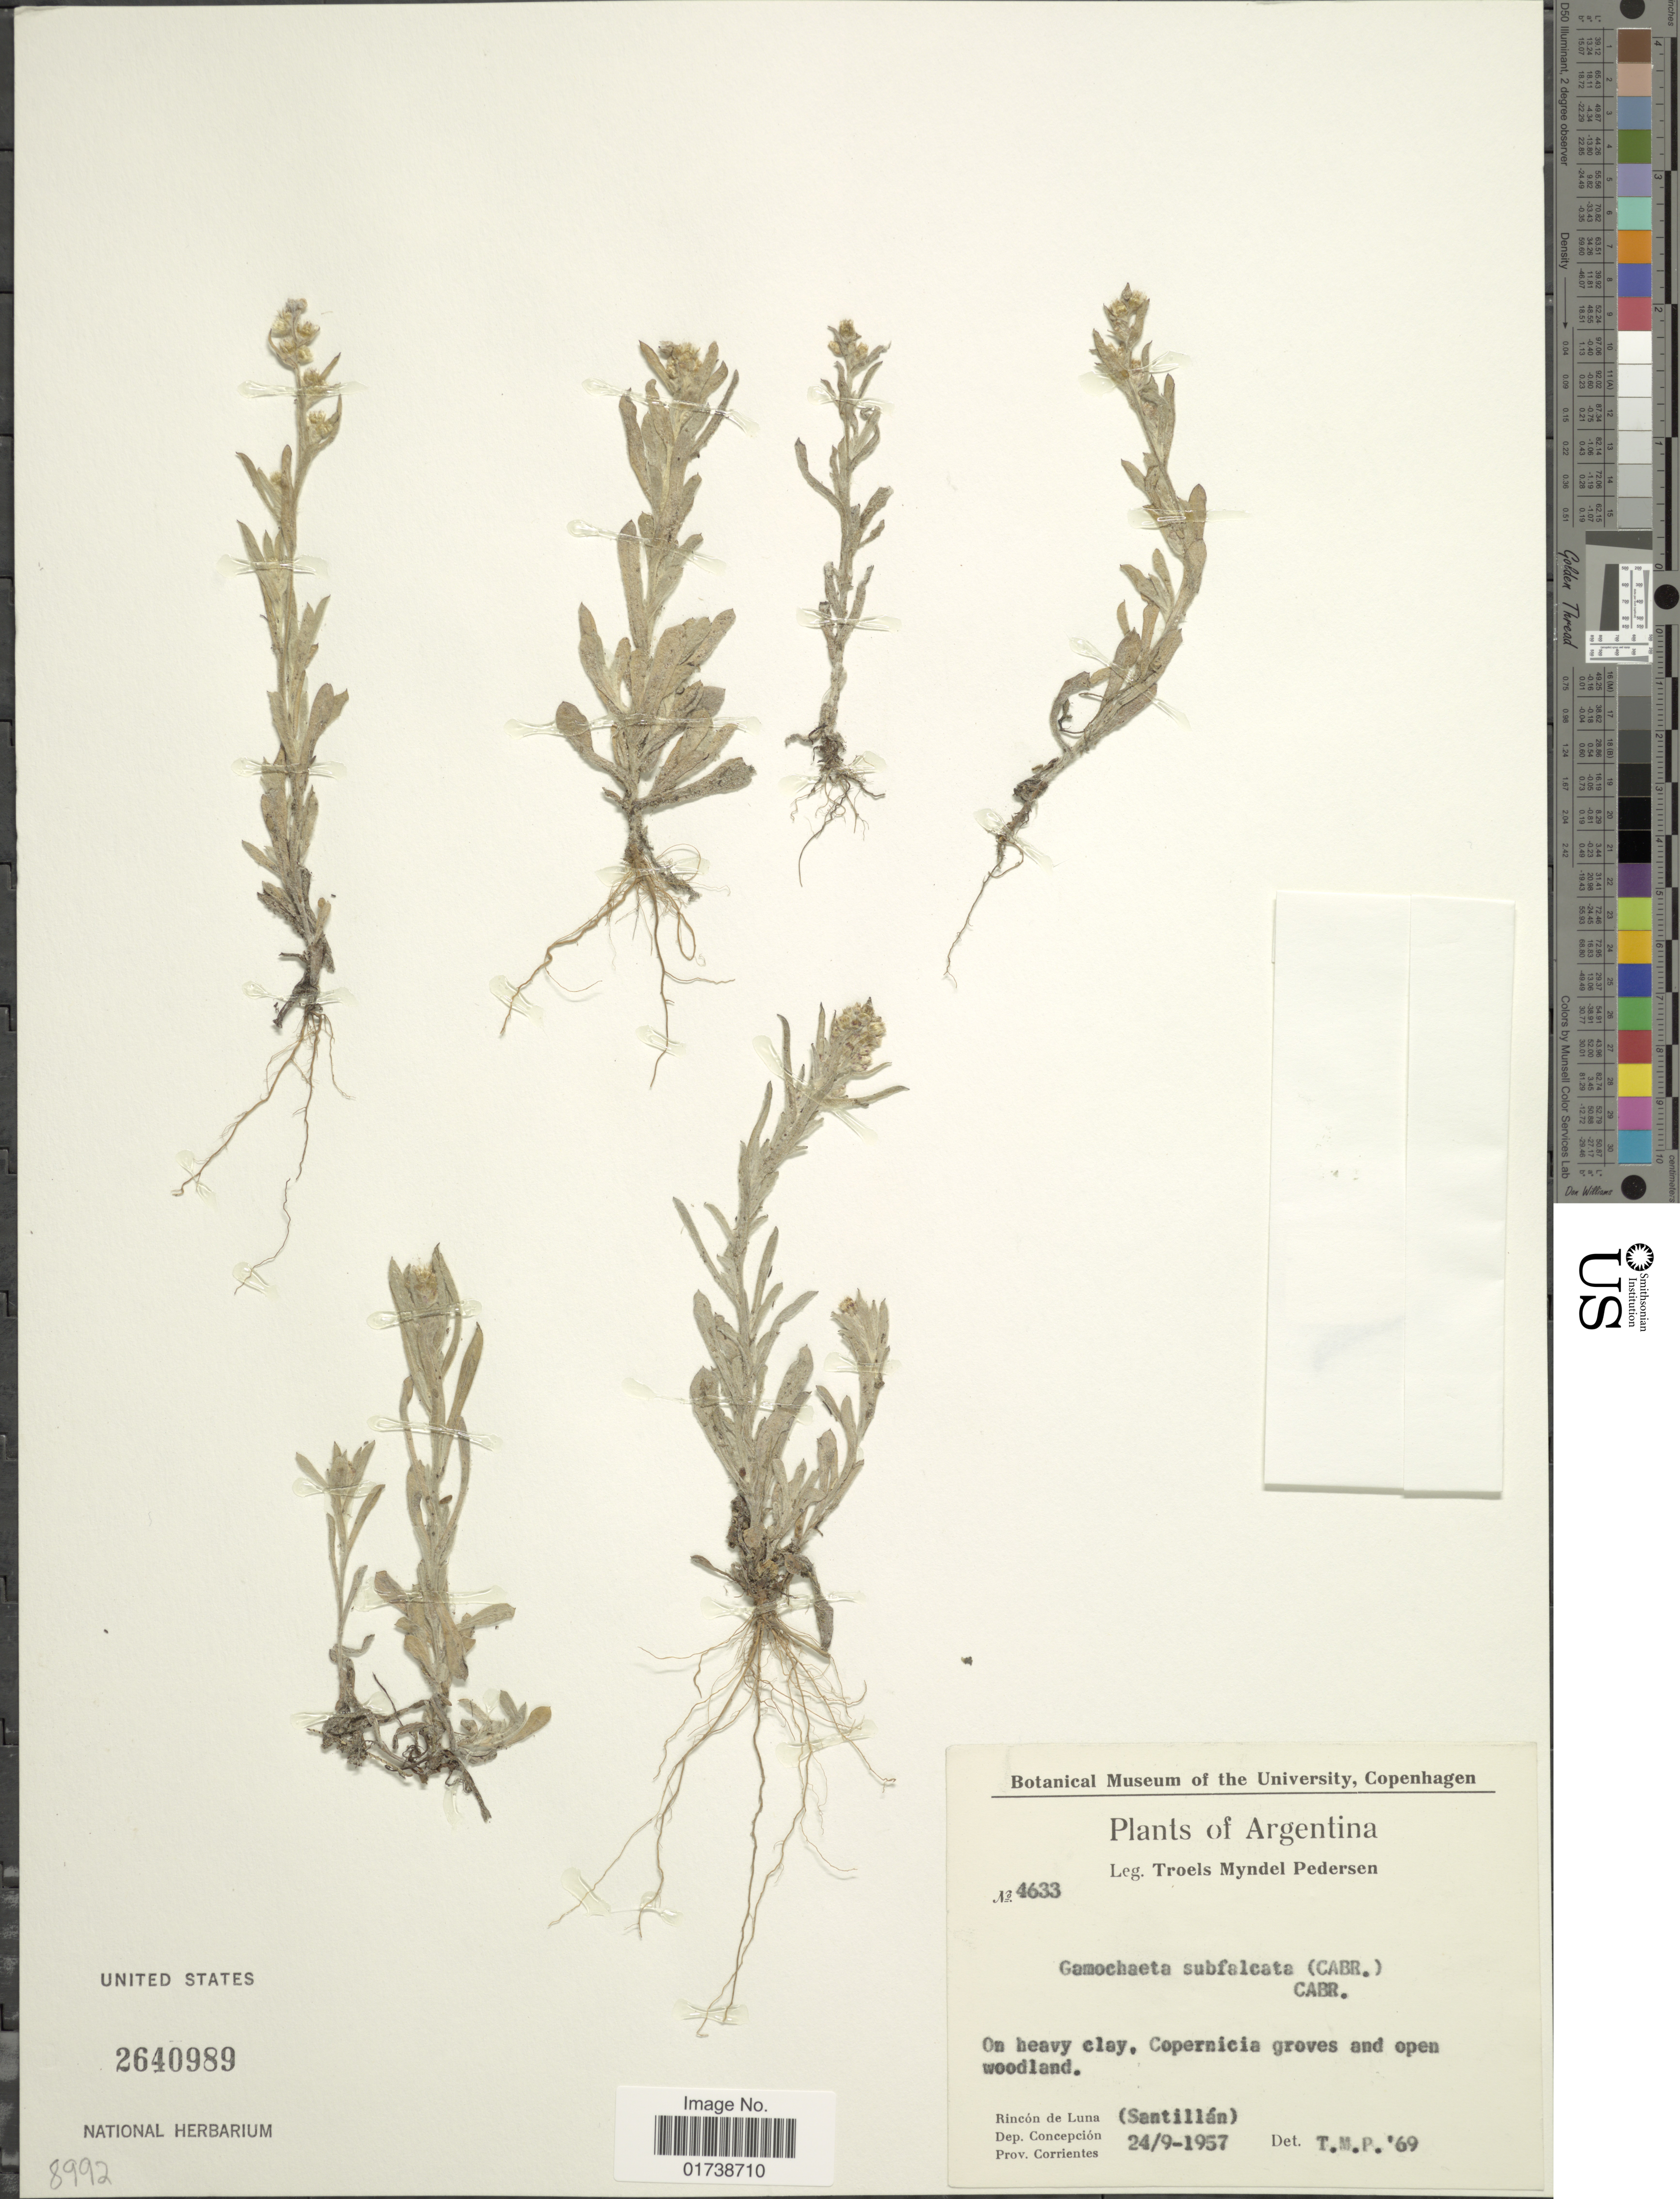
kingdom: Plantae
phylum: Tracheophyta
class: Magnoliopsida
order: Asterales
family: Asteraceae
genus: Gamochaeta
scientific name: Gamochaeta subfalcata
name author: (Cabrera) Cabrera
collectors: T. Pederson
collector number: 4633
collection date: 1957-09-24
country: Argentina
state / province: Corrientes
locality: Rincon de Luna (Santillan), Dep. Concepcion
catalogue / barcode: US 2640989